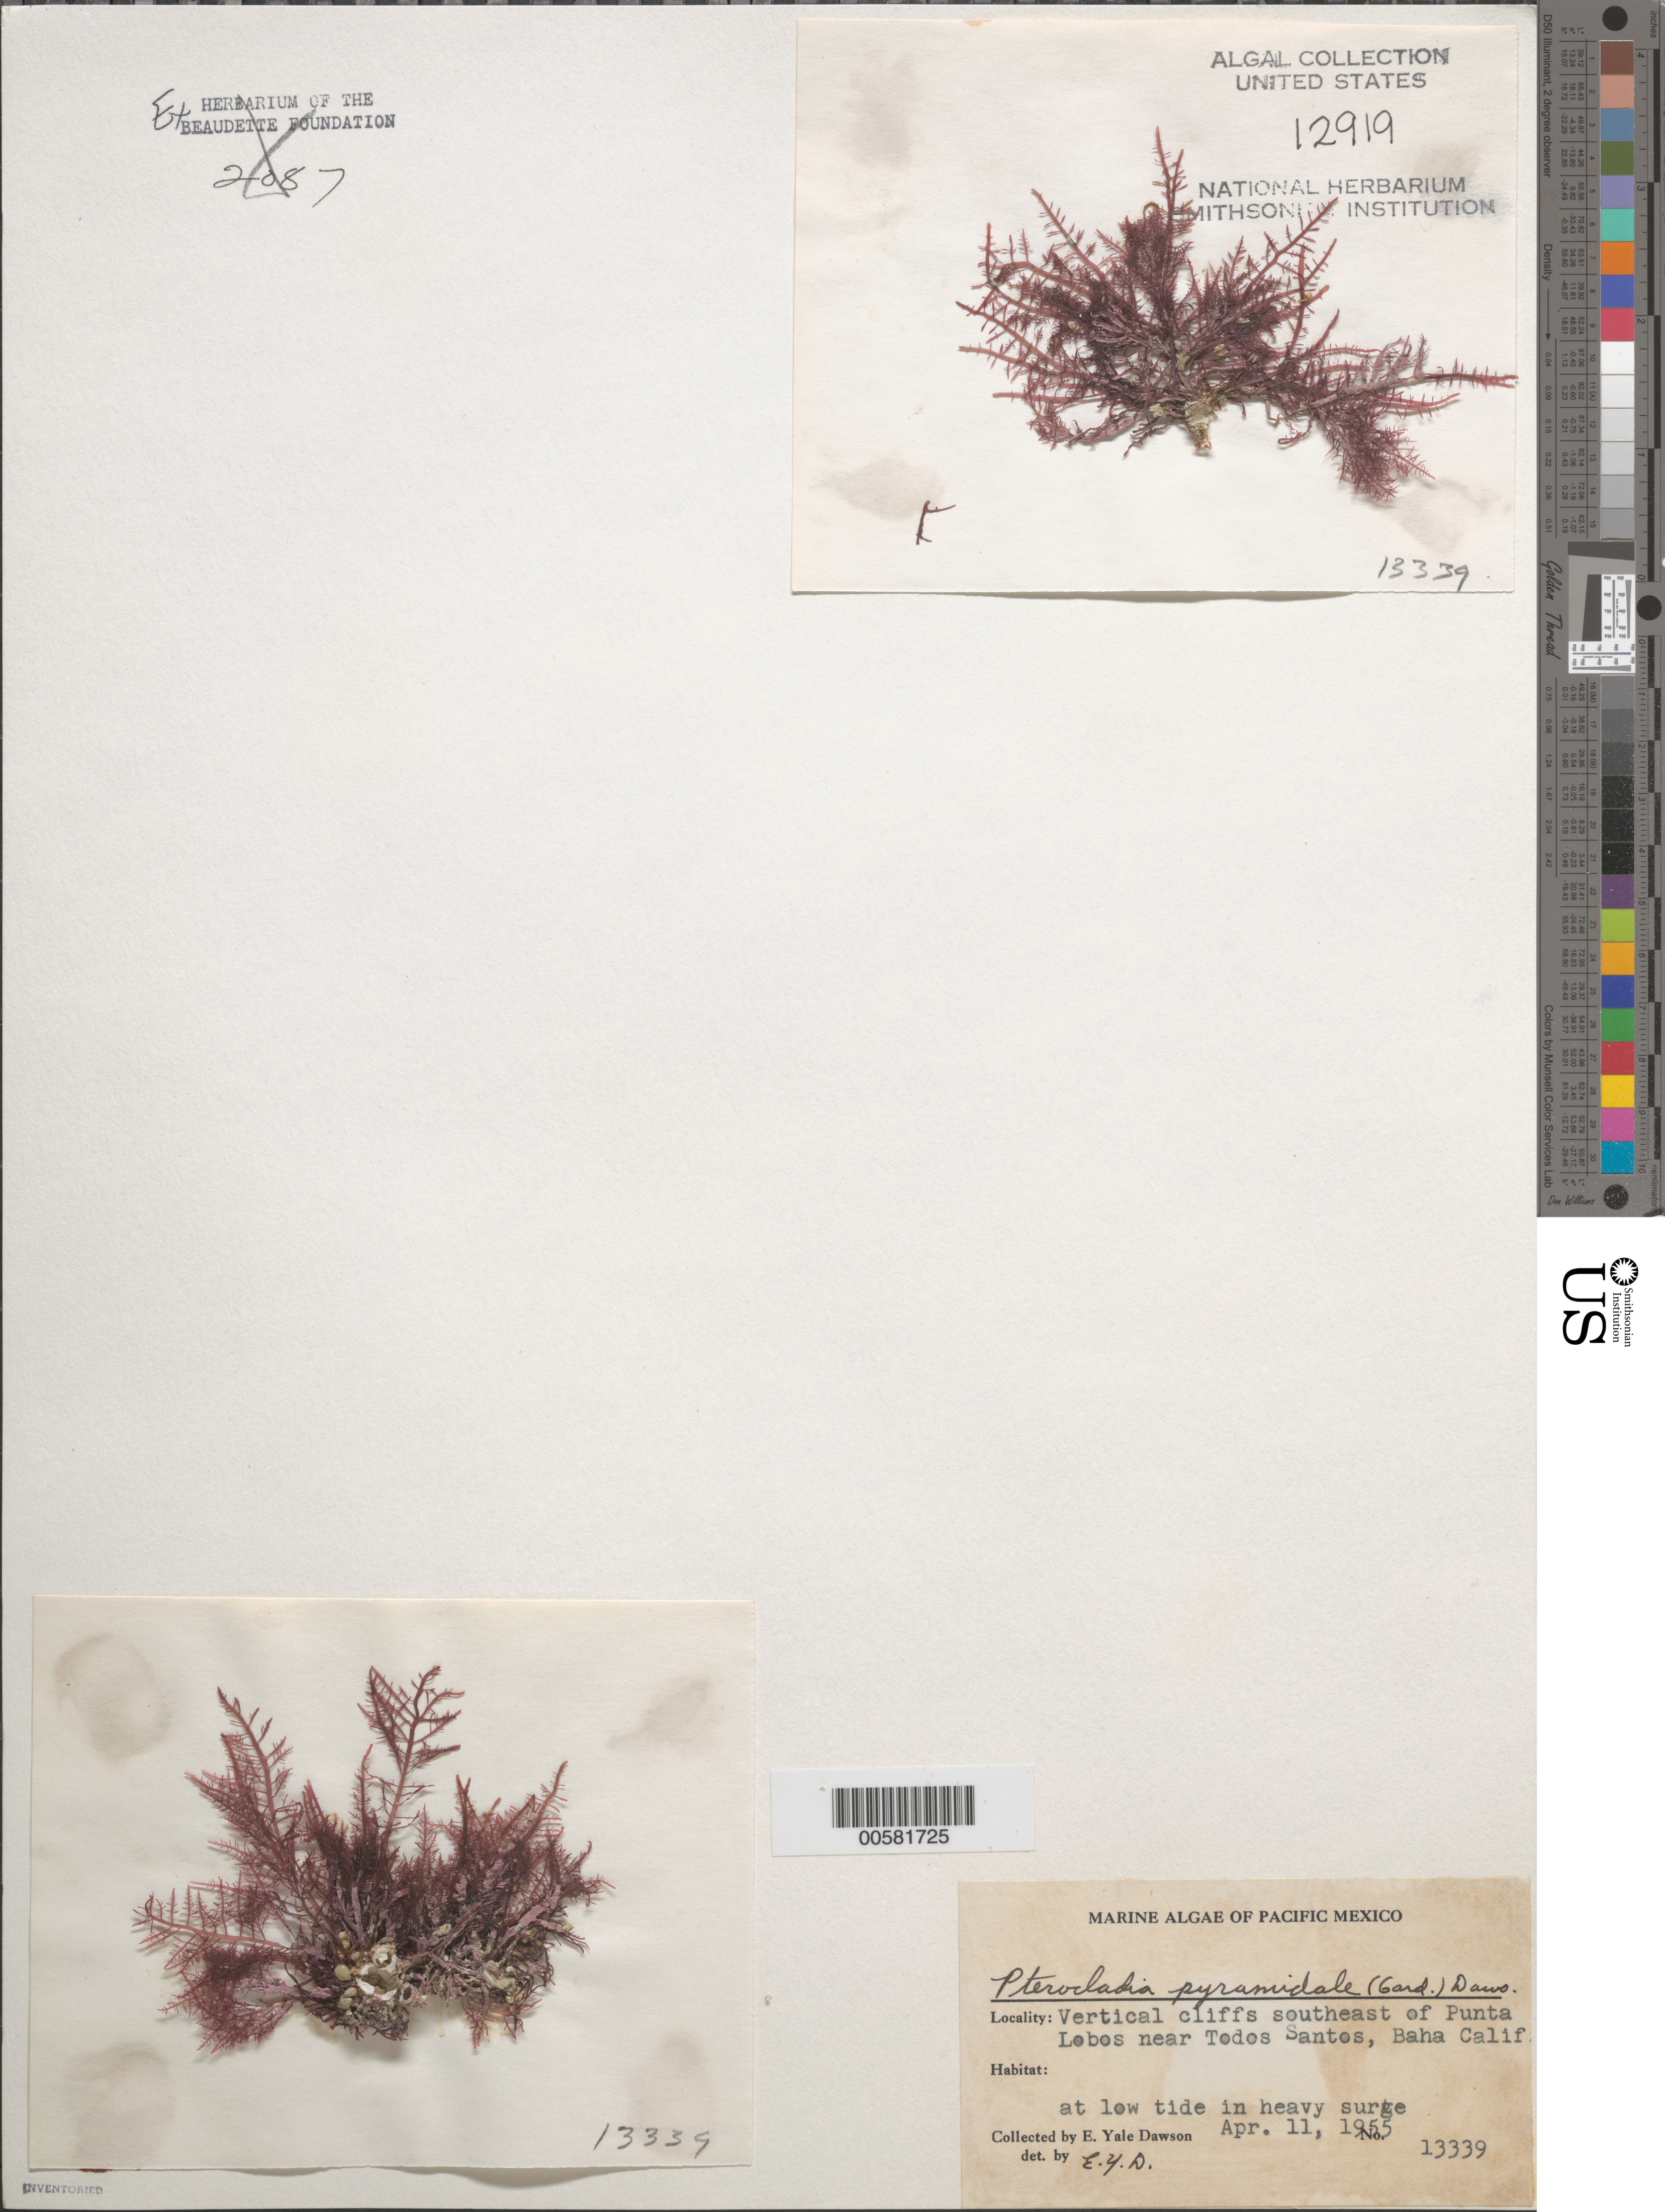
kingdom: Plantae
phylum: Rhodophyta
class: Florideophyceae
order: Gelidiales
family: Pterocladiaceae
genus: Pterocladiella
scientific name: Pterocladiella capillacea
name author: (S.G. Gmel.) Santelices & Hommers.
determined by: Algae name updating Project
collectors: E. Y. Dawson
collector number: EYD 13339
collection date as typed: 11 Apr 1955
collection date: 1955-04-11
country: Mexico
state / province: Baja California Sur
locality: Southeast of Punta Lobos, near Todos Santos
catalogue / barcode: US 12919